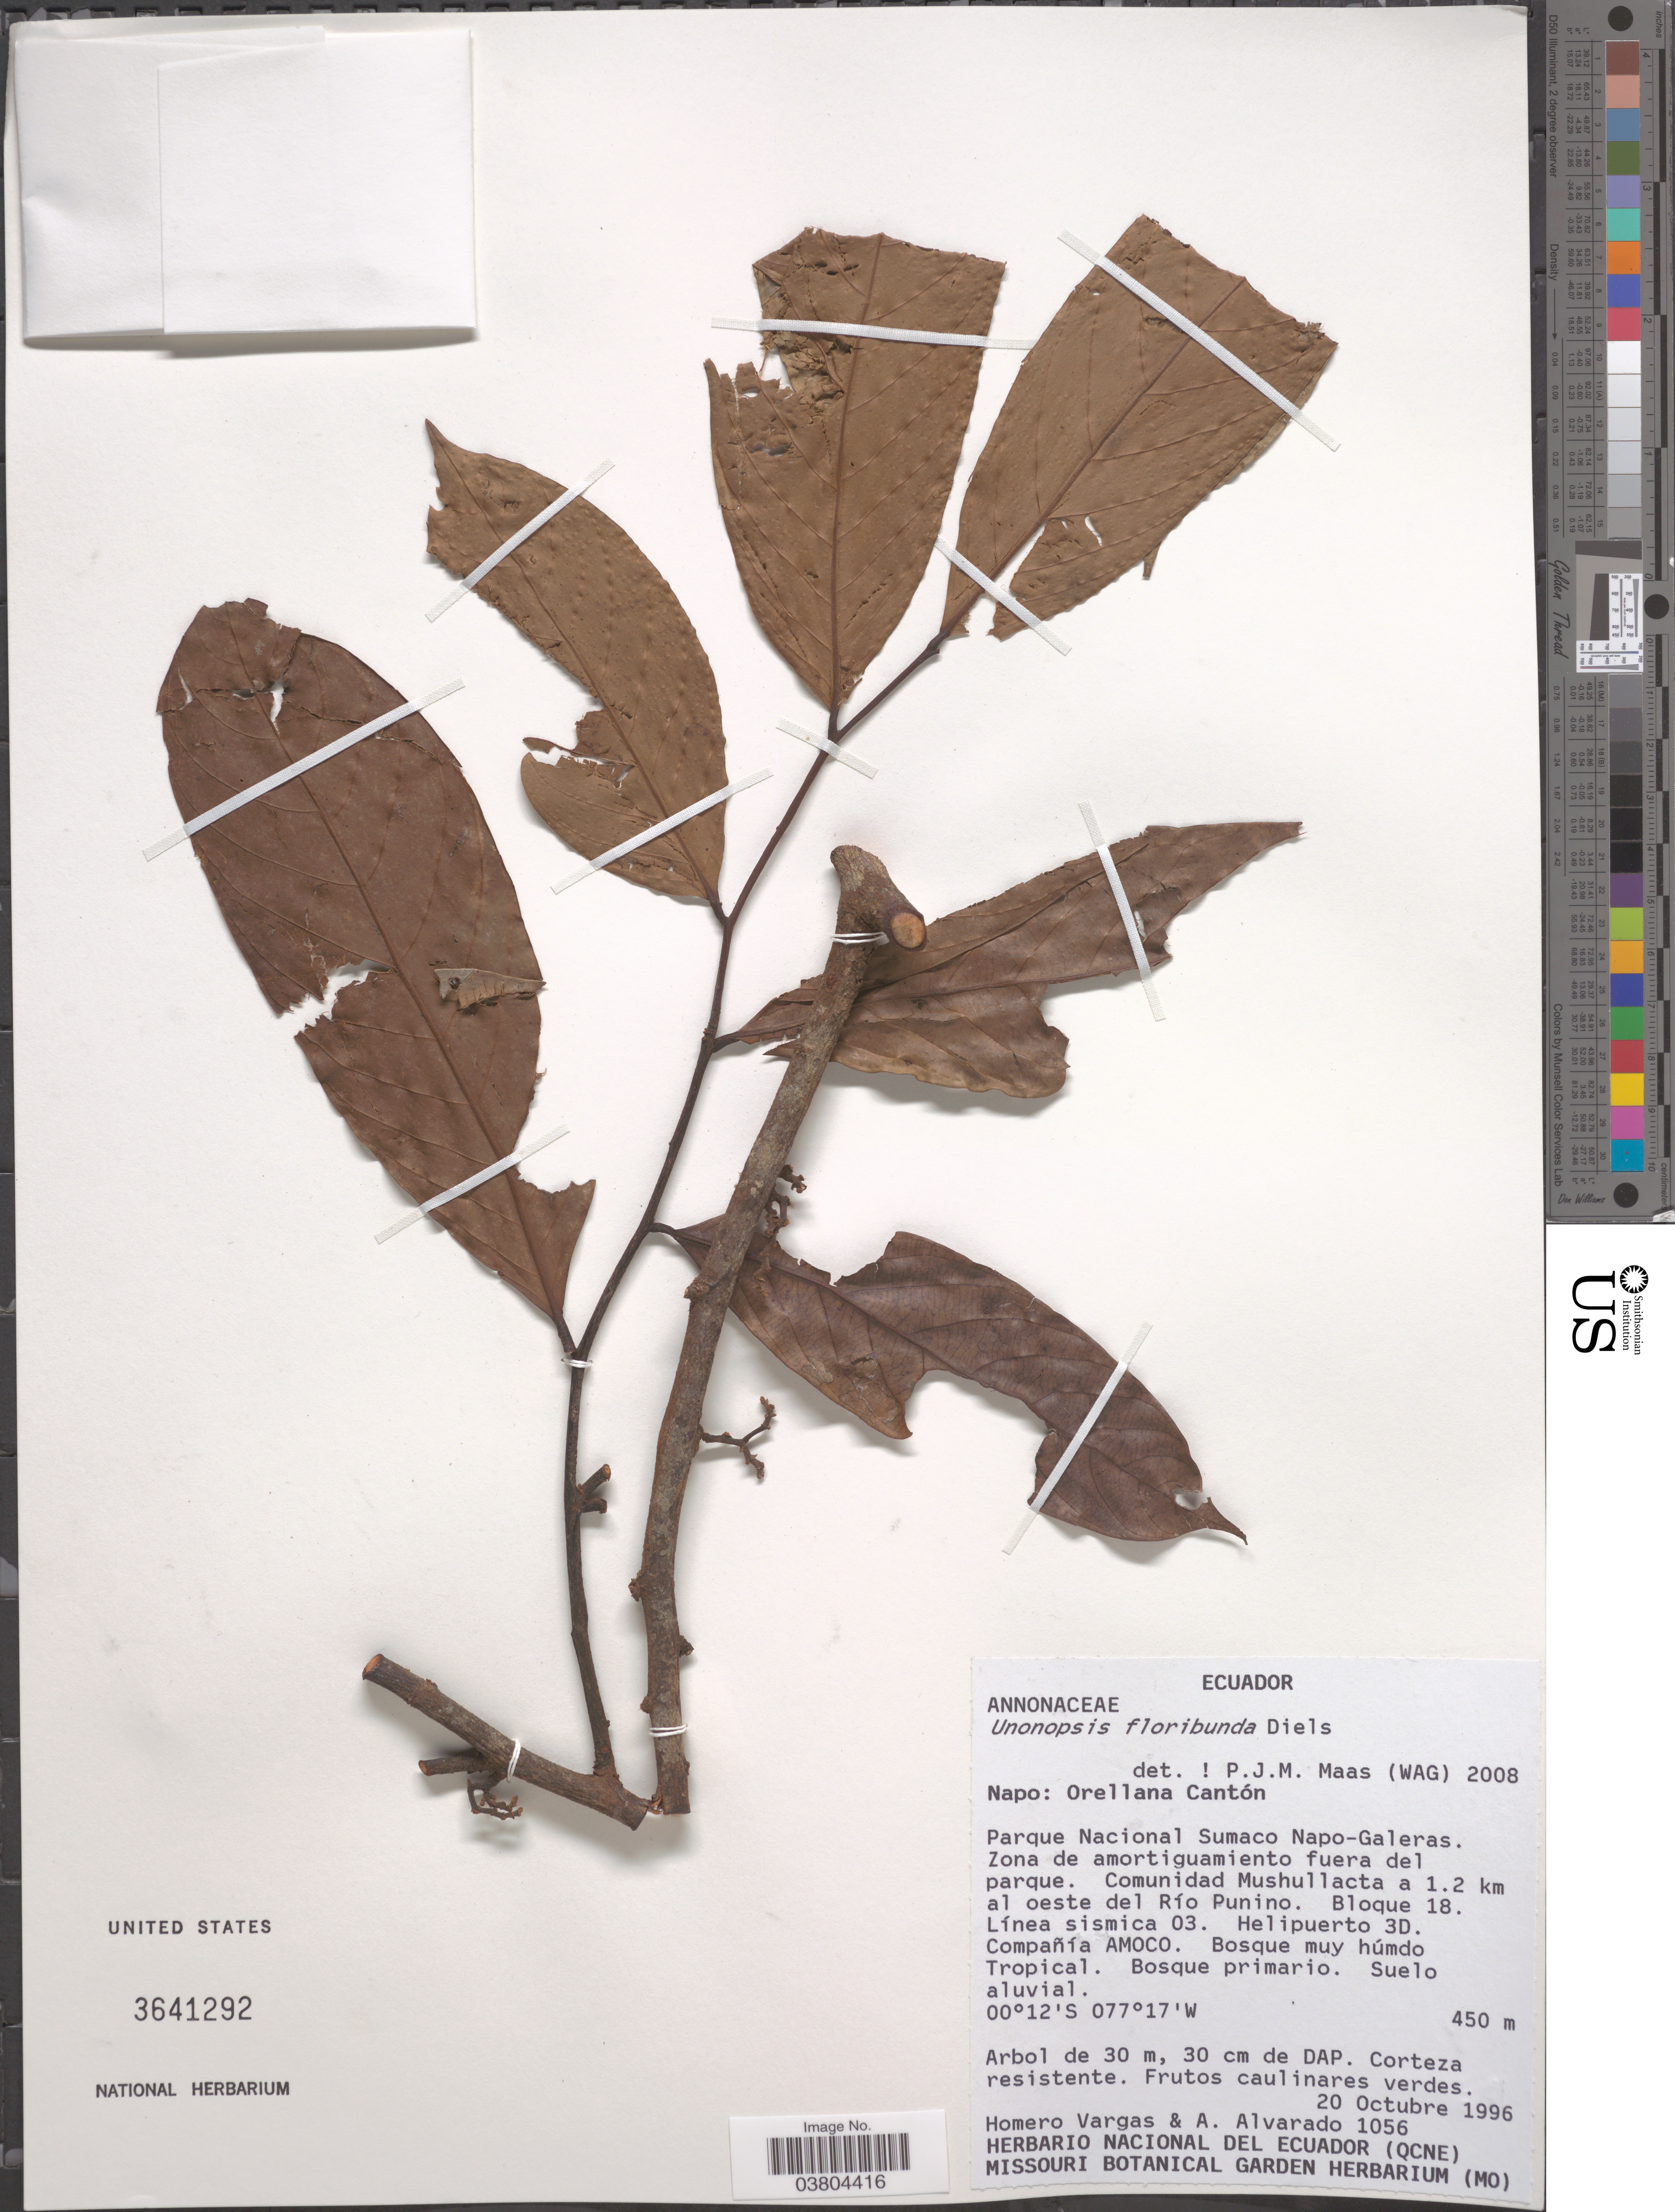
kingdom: Plantae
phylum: Tracheophyta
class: Magnoliopsida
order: Magnoliales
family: Annonaceae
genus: Unonopsis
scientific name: Unonopsis floribunda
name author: Diels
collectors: H. Vargas & A. Alvarado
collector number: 1056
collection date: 1996-10-20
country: Ecuador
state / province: Napo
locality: Orellana Cantón. Parque Nacional Sumaco Napo-Galeras. Zona de amortiguamiento fuera del parque. Comunidad Mushullacta a 1.2 km al oeste del Río Punino. Bloque 18. Línea sismica 03. Helipuerto 3D. Compañía AMOCO.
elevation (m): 450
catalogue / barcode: US 3641292